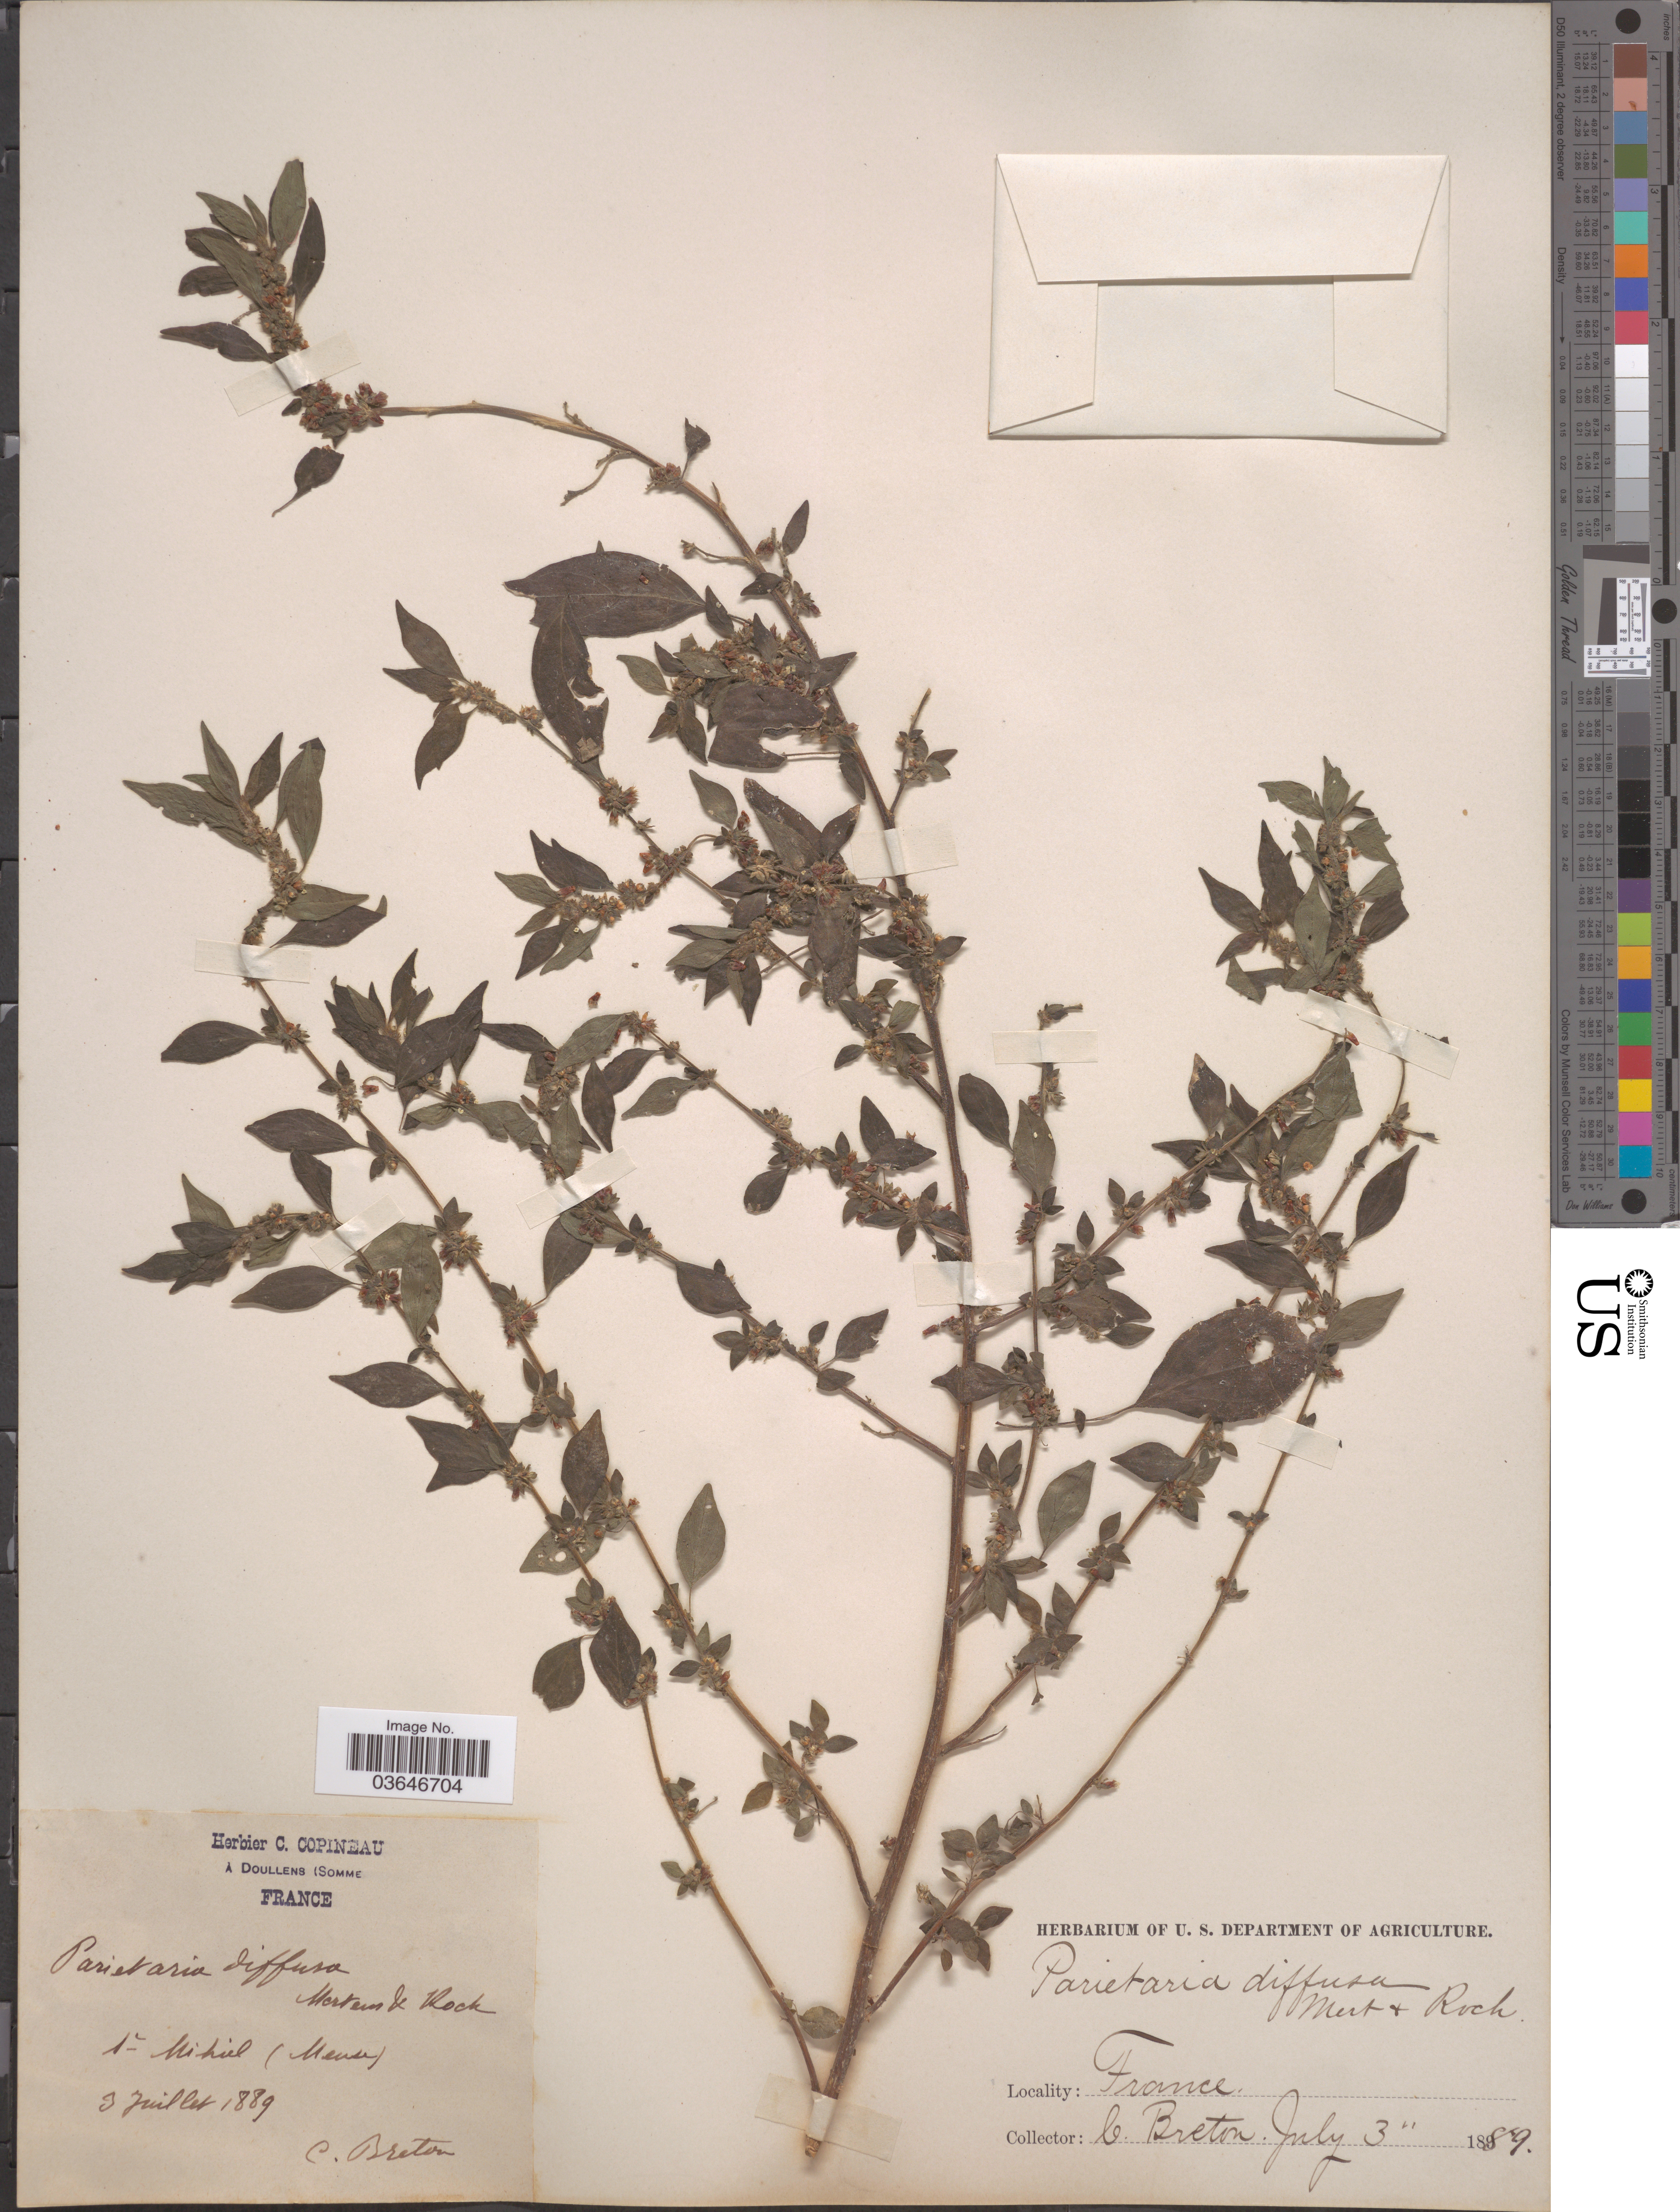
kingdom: Plantae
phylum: Tracheophyta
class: Magnoliopsida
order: Rosales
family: Urticaceae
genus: Parietaria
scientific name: Parietaria diffusa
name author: Mert. ex W.D.J. Koch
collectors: C. Breton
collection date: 1889-07-03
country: France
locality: St Mihiel (Meuse).